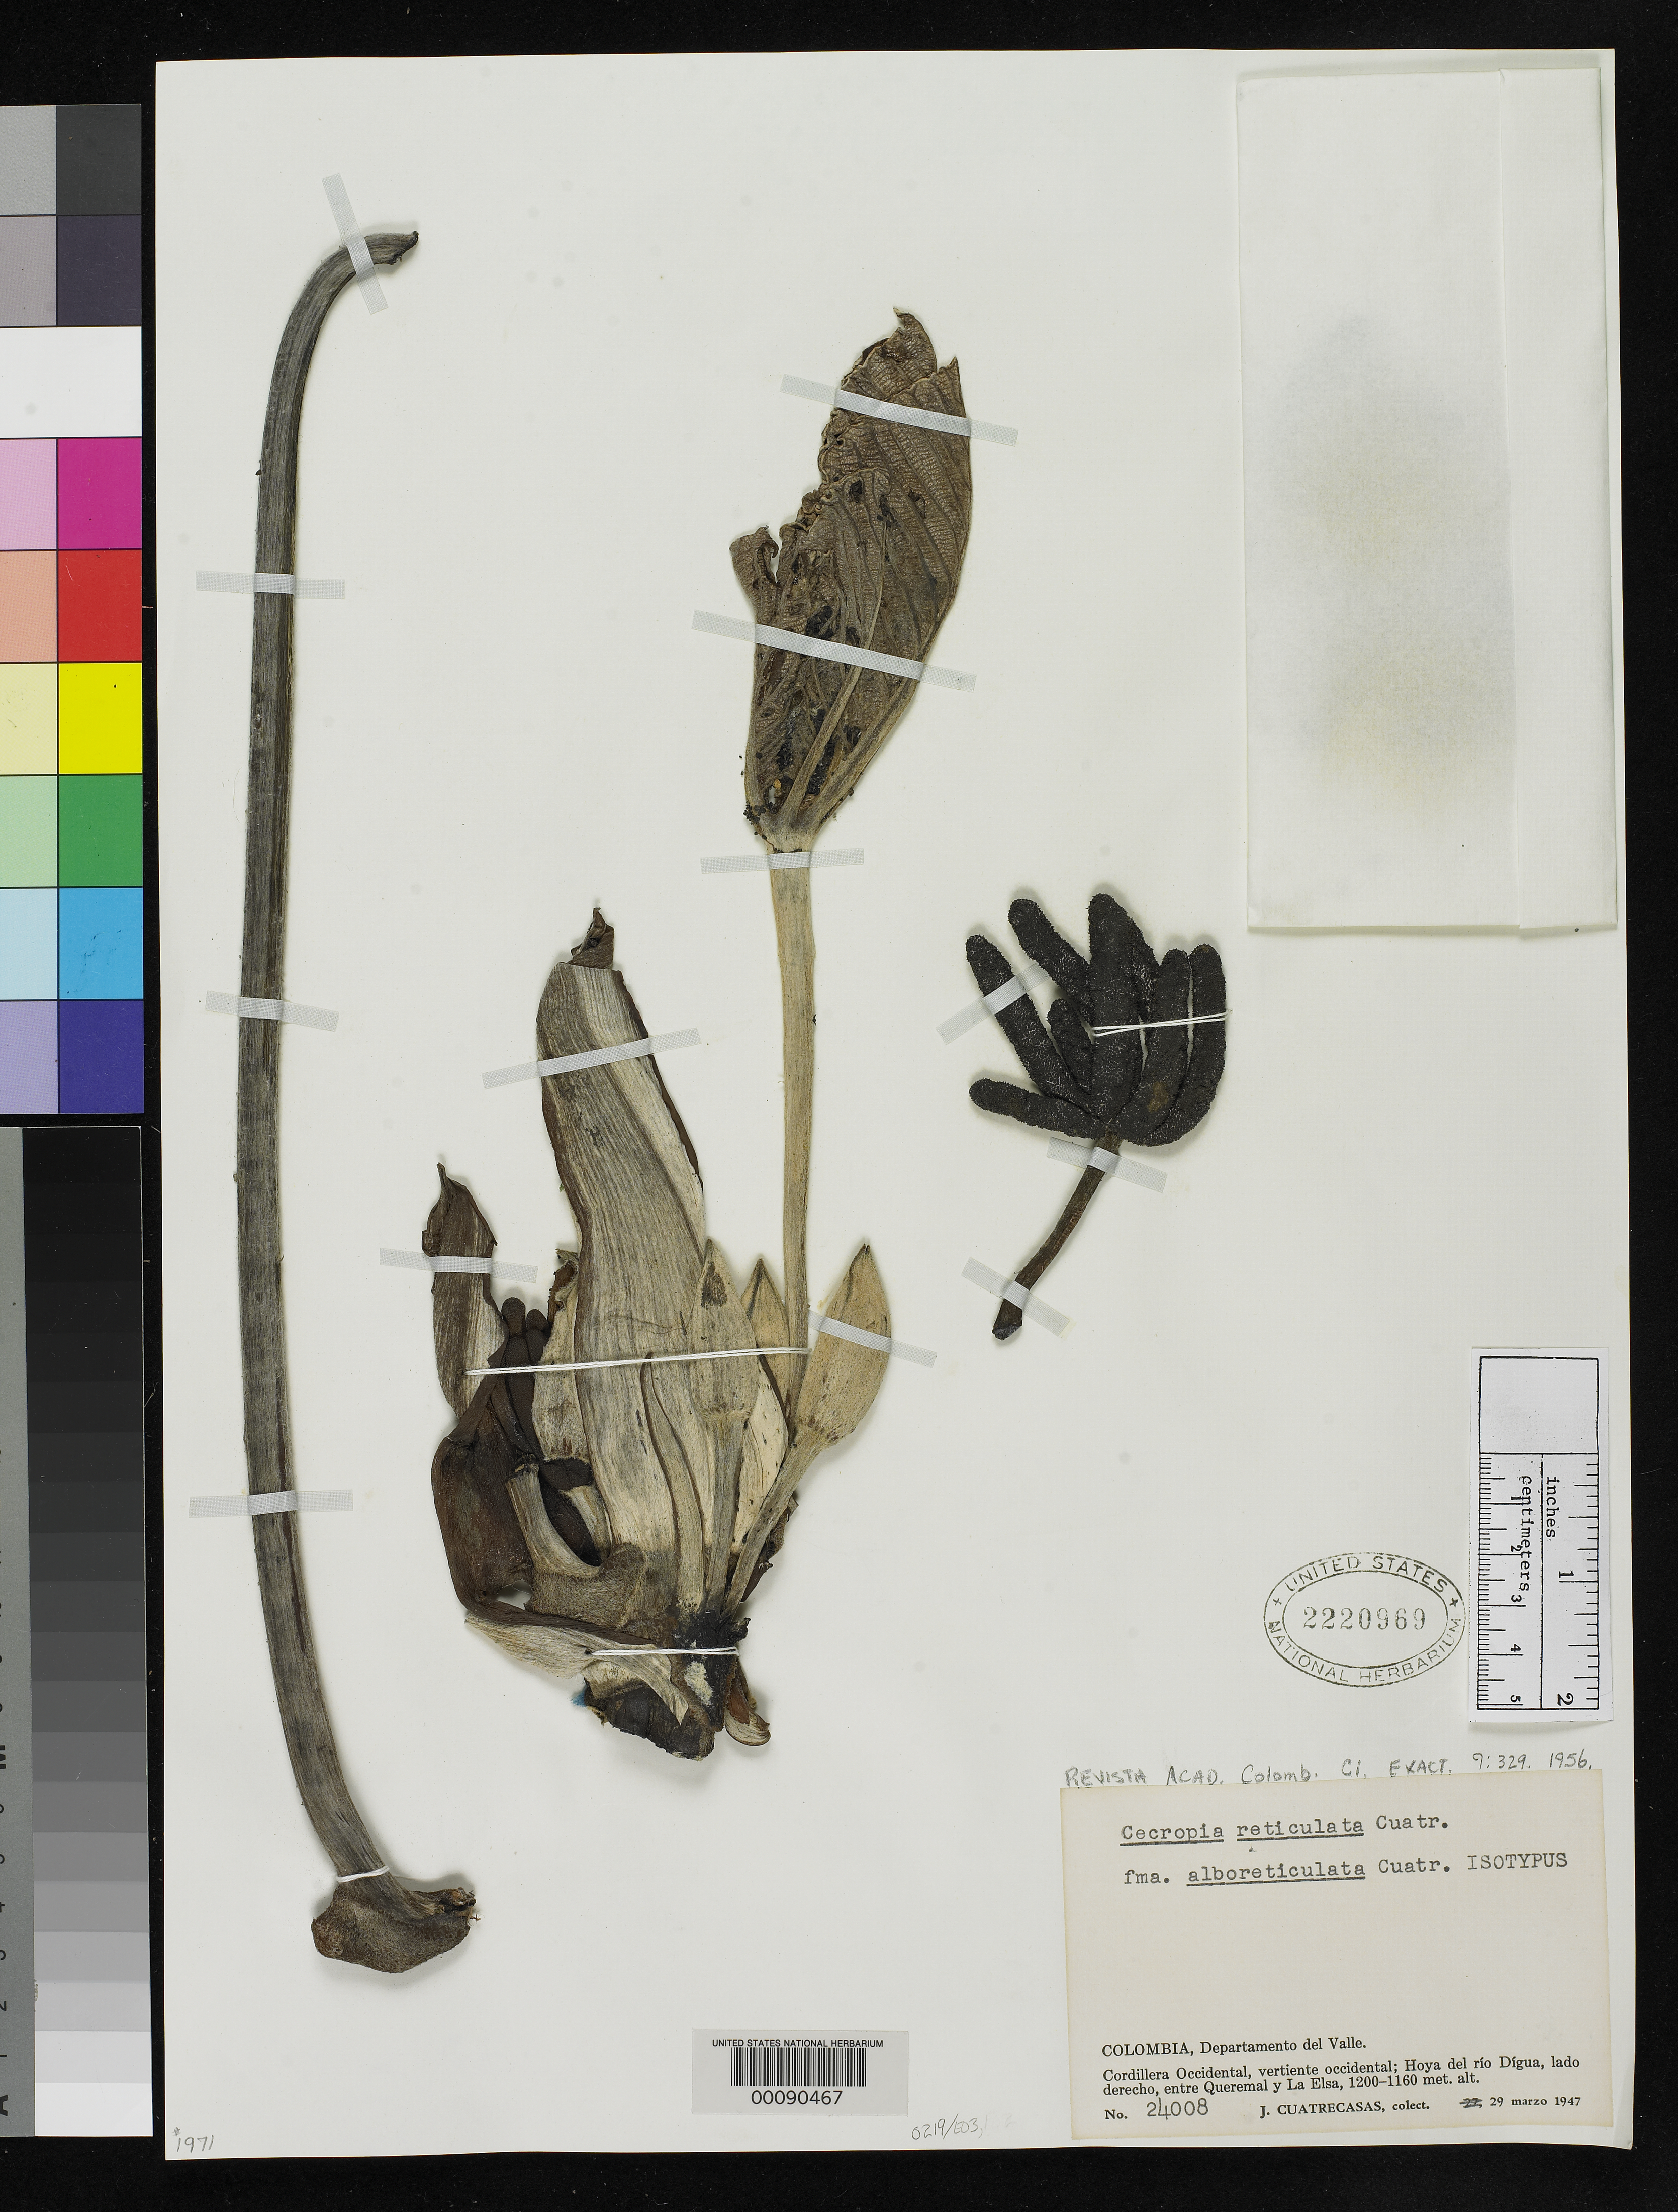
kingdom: Plantae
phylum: Tracheophyta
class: Magnoliopsida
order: Rosales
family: Urticaceae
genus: Cecropia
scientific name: Cecropia reticulata f. alboreticulata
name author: Cuatrec.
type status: Isotype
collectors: J. Cuatrecasas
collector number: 24008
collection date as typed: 29 Mar 1947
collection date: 1947-03-29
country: Colombia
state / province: Valle del Cauca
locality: Cordillera Occidental, W slope, Hoya del Rio Digua, between Queremal and La Elsa.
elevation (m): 1200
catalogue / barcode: US 2220969